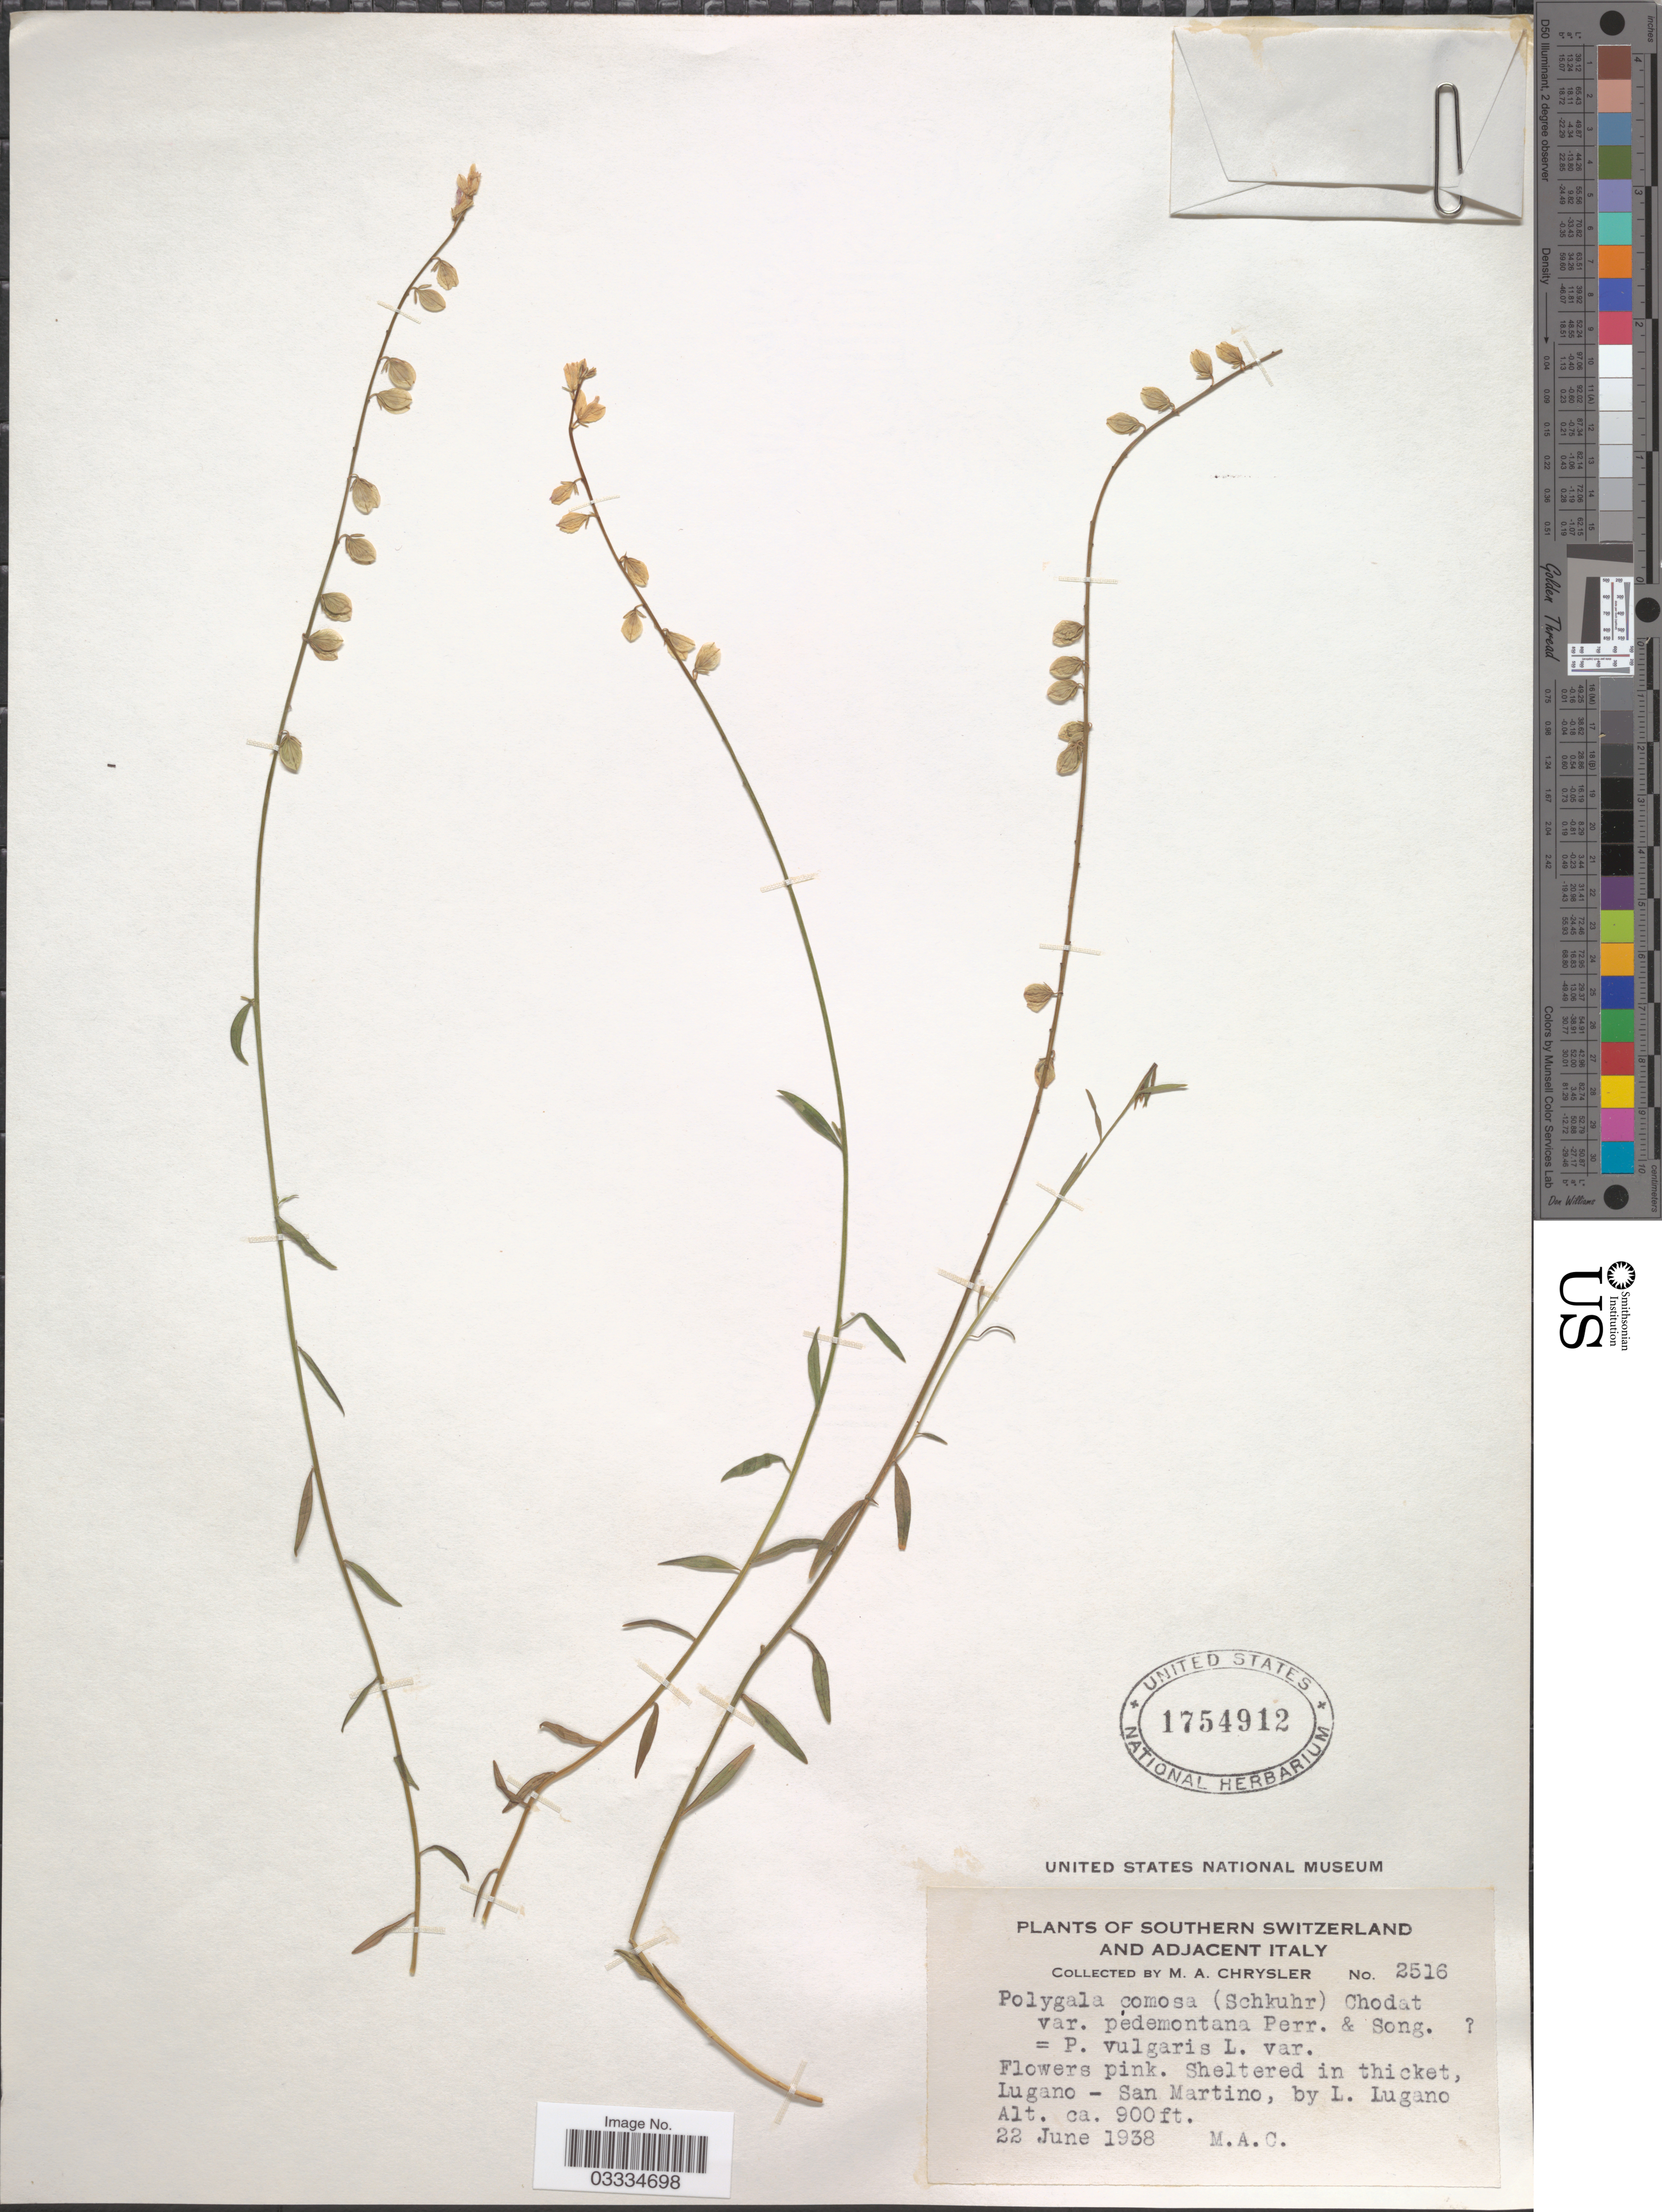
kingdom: Plantae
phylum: Tracheophyta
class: Magnoliopsida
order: Fabales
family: Polygalaceae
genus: Polygala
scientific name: Polygala comosa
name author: Schkuhr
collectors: M. Chrysler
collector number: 2516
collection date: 1938-06-22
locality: Southern Switzerland and Adjacent Italy. Sheltered in thicket, Lugano - San Martino.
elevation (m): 274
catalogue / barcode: US 1754912